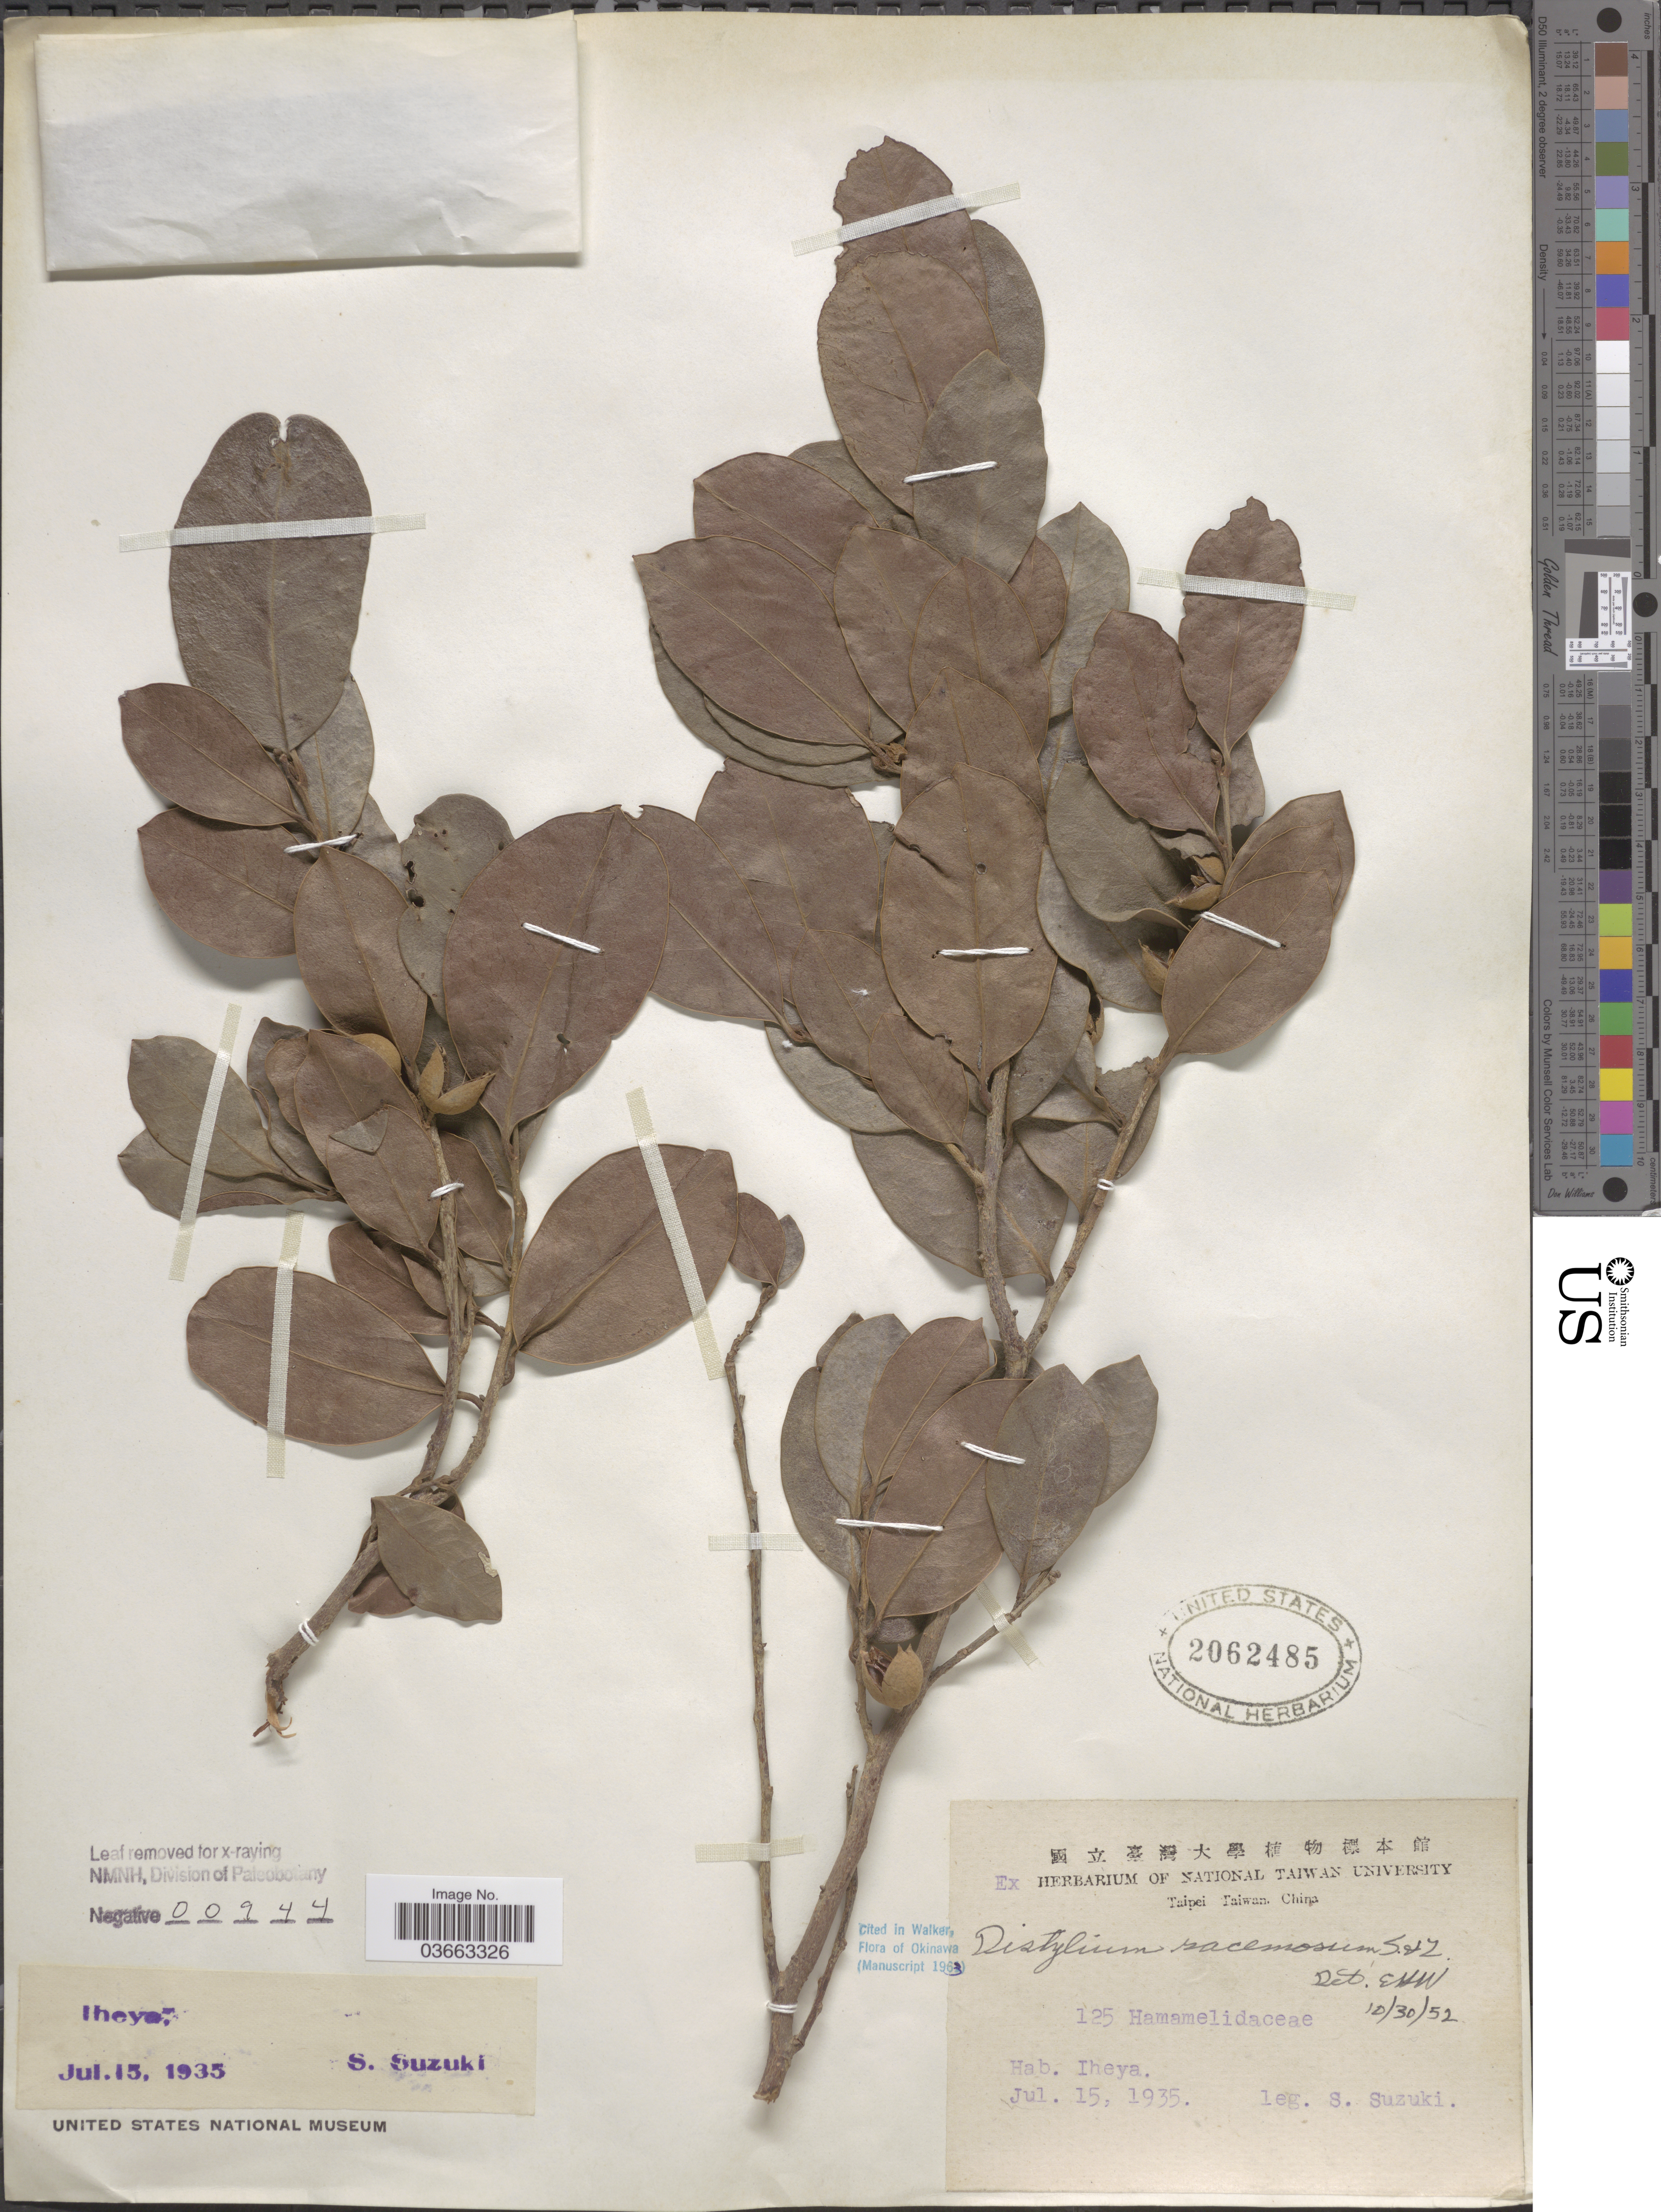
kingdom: Plantae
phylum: Tracheophyta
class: Magnoliopsida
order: Saxifragales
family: Hamamelidaceae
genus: Distylium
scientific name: Distylium racemosum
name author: Siebold & Zucc.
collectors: S. Suzuki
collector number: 125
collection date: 1935-07-15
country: Japan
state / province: Okinawa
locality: Iheya.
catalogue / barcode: US 2062485